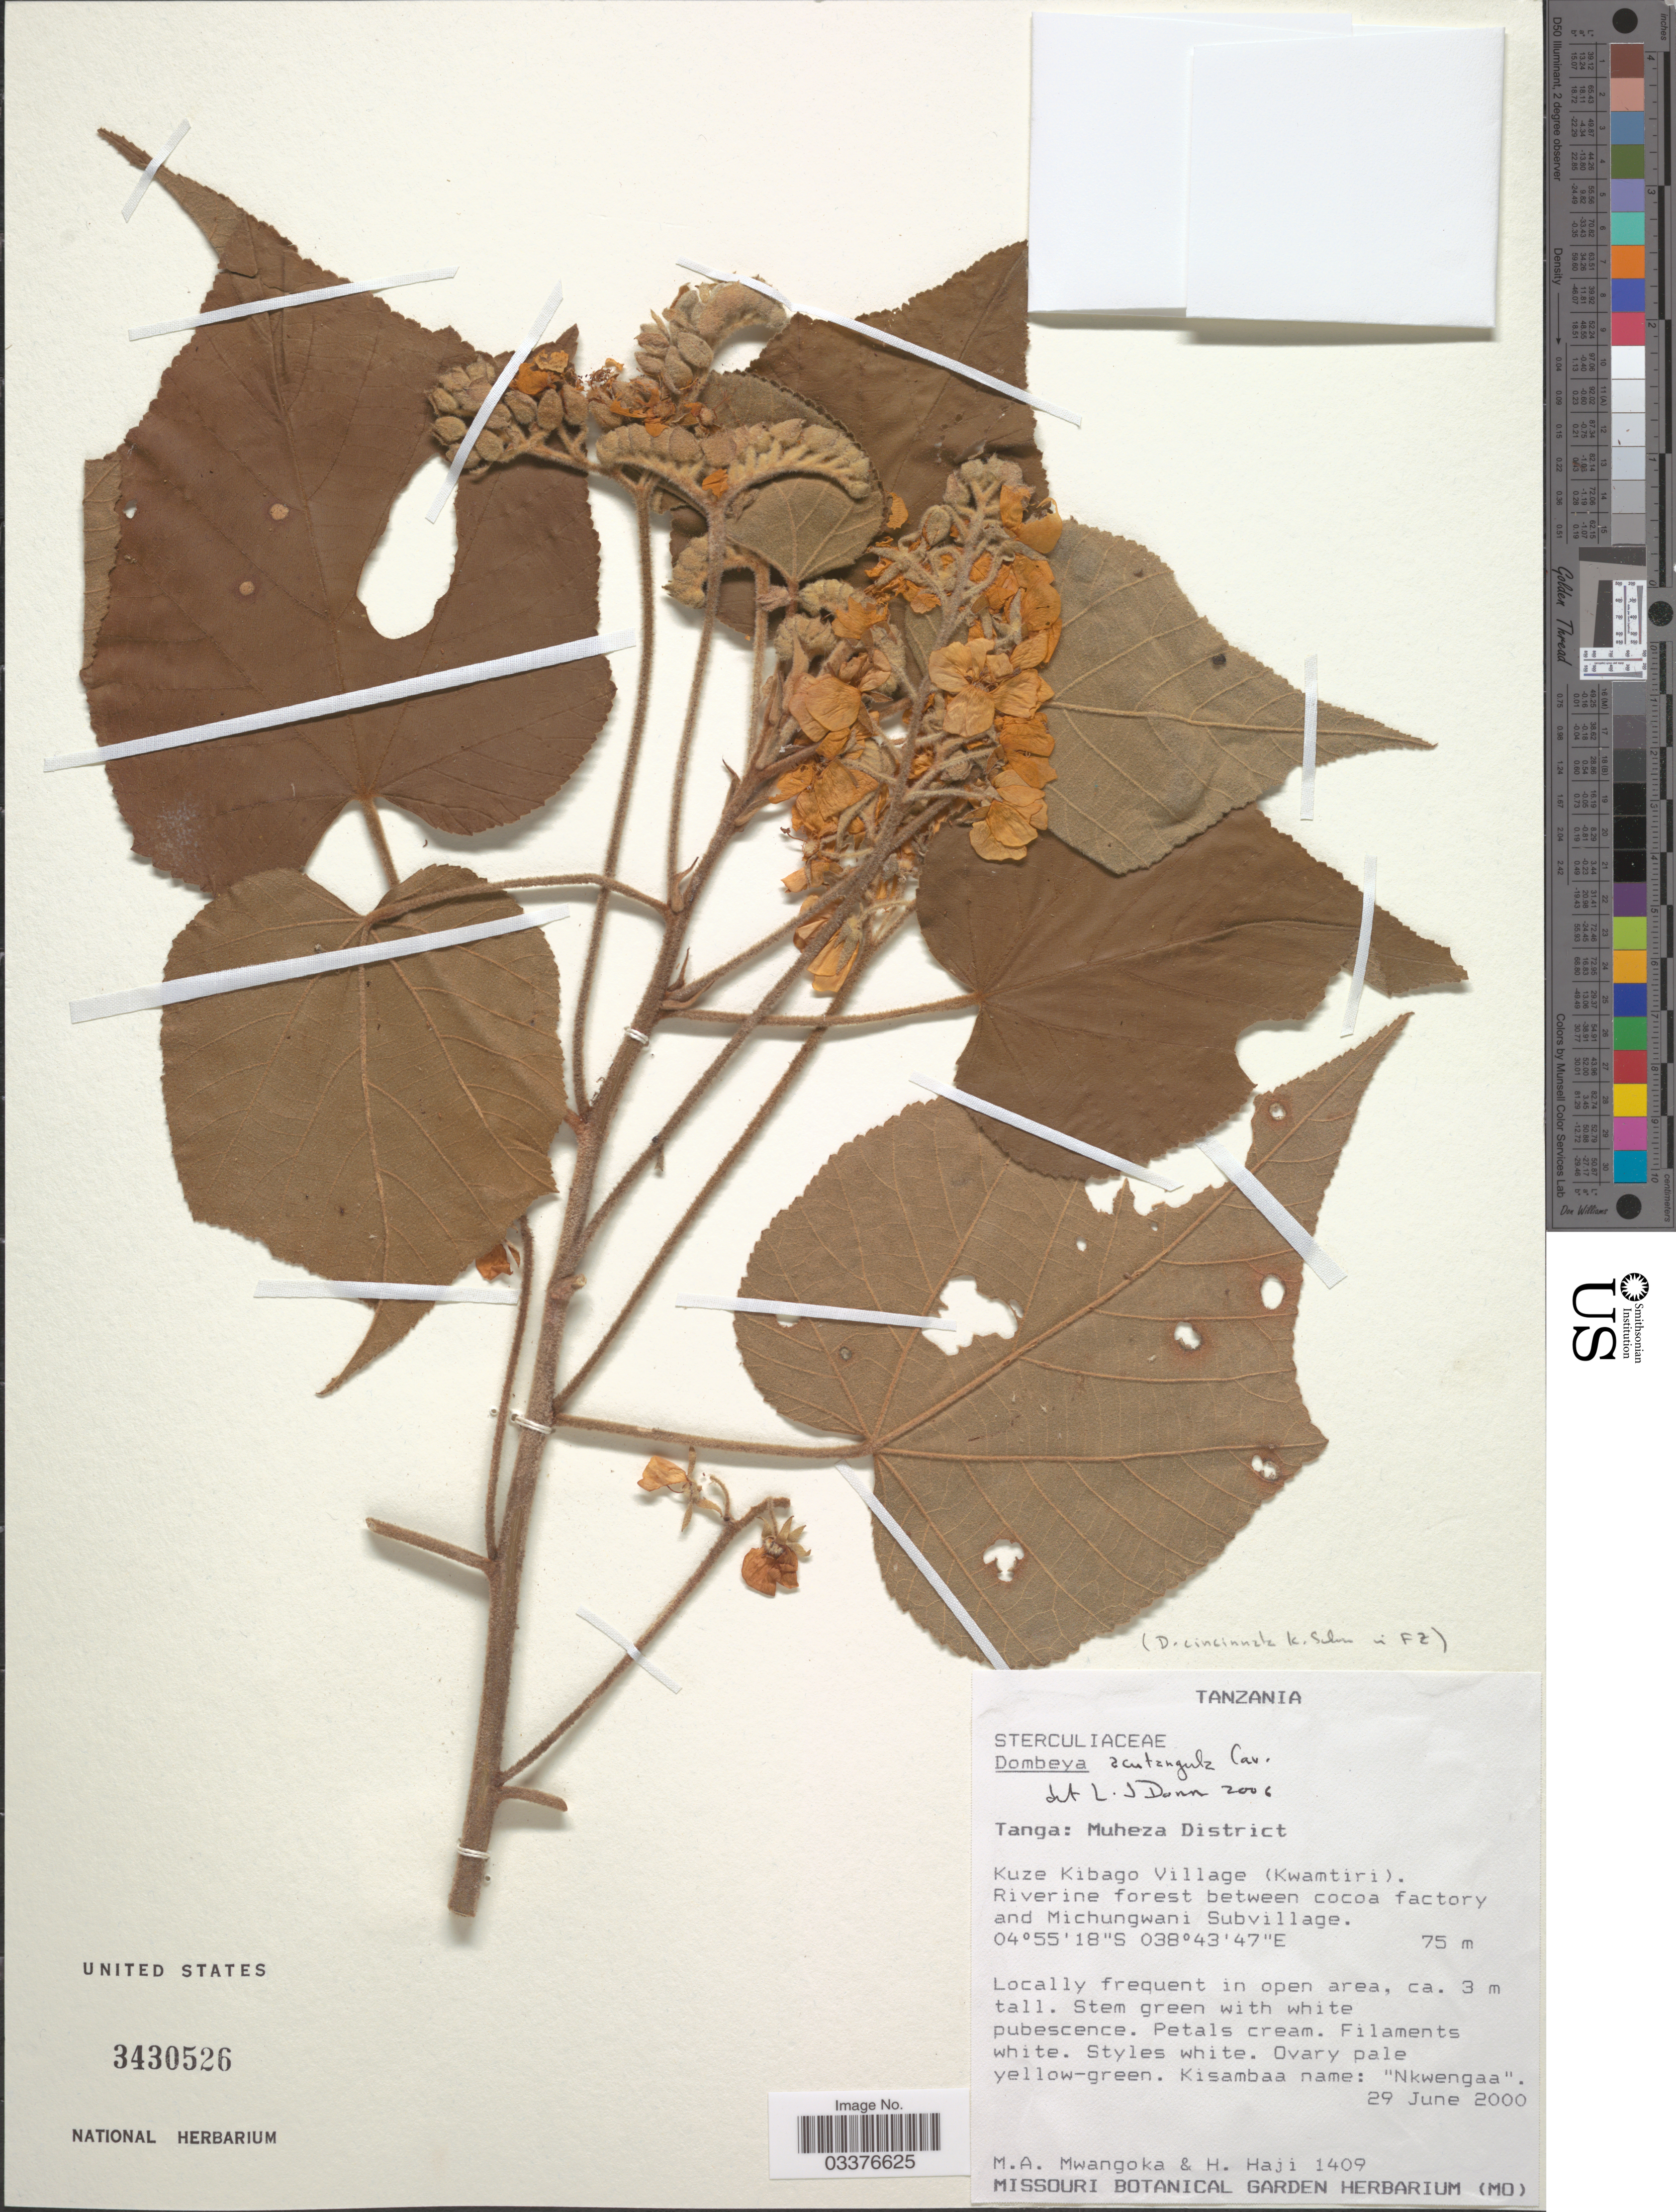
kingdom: Plantae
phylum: Tracheophyta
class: Magnoliopsida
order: Malvales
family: Malvaceae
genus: Dombeya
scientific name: Dombeya cincinnata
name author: K. Schum.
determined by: Jourdain-Fievet, L.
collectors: M. A. Mwangoka & H. Haji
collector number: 1409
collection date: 2000-06-29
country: Tanzania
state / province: Tanga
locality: Muheza District. Kuze Kibago Village (Kwamtiri). Riverine forest between cocoa factory and Michungwani Subvillage.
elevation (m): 75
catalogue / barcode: US 3430526